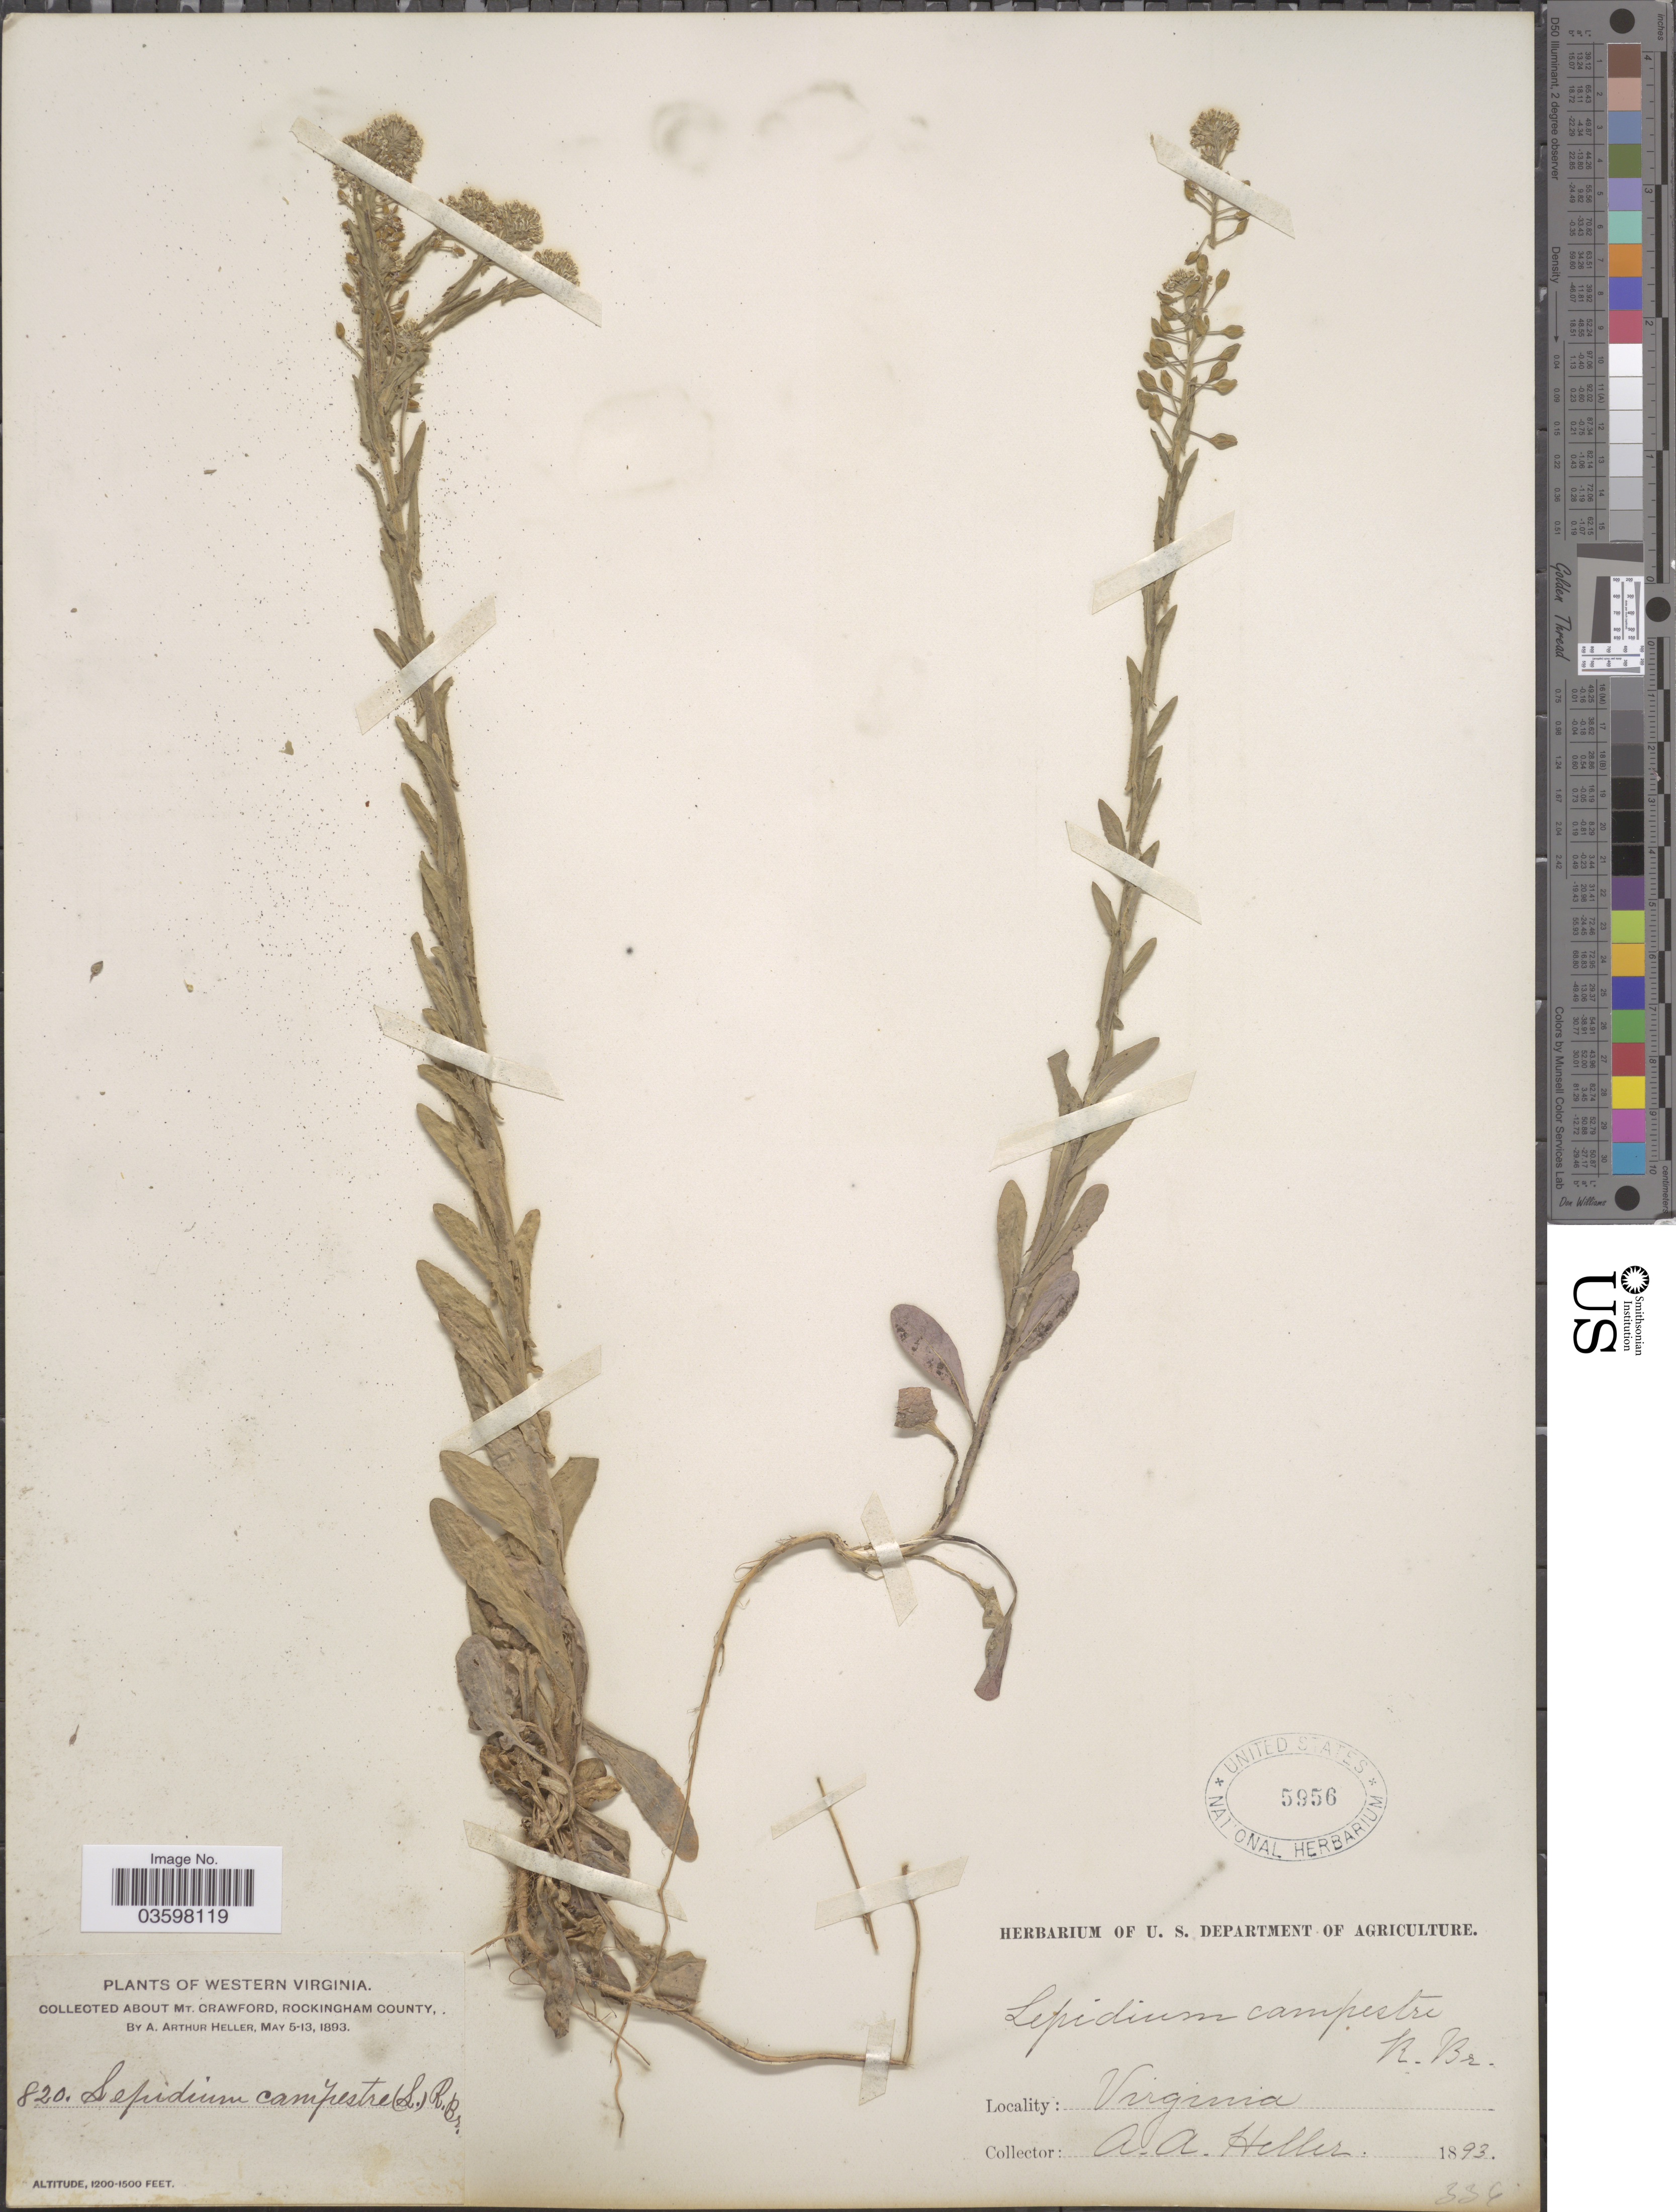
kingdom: Plantae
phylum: Tracheophyta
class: Magnoliopsida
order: Brassicales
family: Brassicaceae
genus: Lepidium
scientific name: Lepidium campestre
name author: (L.) W.T. Aiton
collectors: A. A. Heller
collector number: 820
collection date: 1893-05-05/1893-05-13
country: United States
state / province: Virginia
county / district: Rockingham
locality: Western Virginia. About Mt. Crawford, Rockingham County.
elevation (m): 366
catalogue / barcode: US 5956